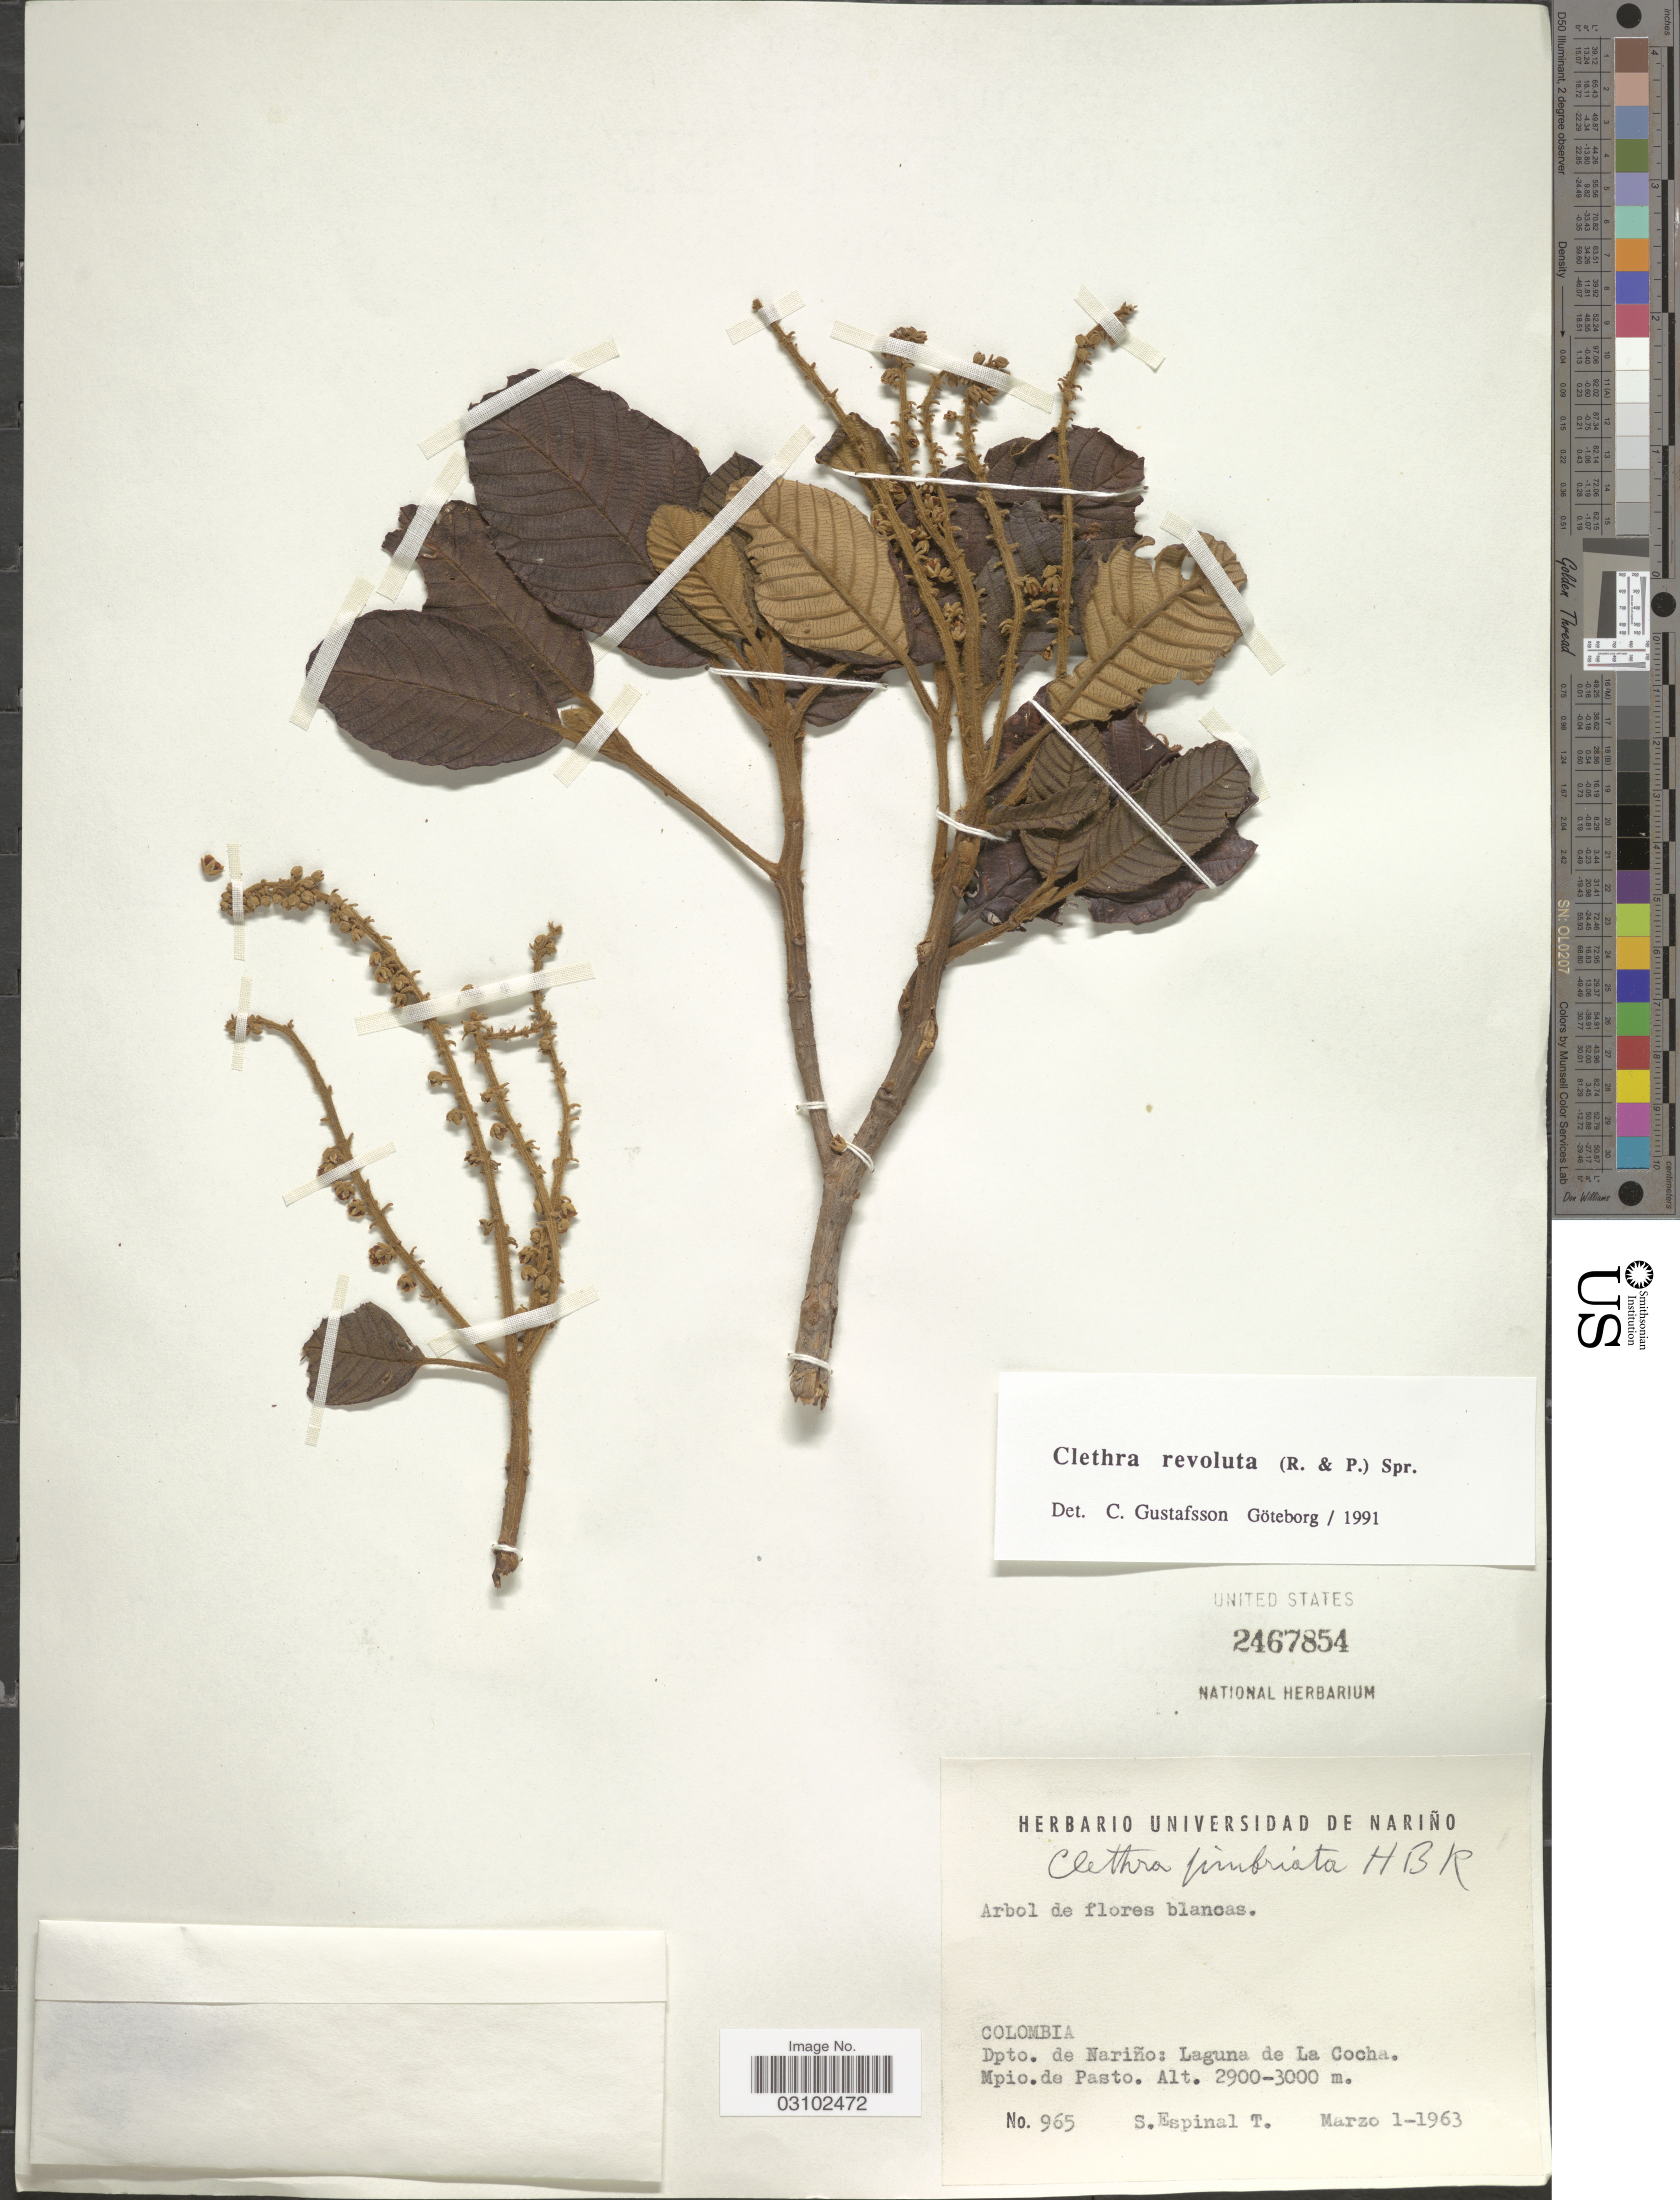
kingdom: Plantae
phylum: Tracheophyta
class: Magnoliopsida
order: Ericales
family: Clethraceae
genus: Clethra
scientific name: Clethra revoluta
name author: (Ruiz & Pav.) Spreng.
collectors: S. Espinal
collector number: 965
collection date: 1963-03-01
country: Colombia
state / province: Nariño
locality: Dpto. de Nariño: Laguna de La Cocha. Mpio. de Pasto.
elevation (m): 2900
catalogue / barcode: US 2467854